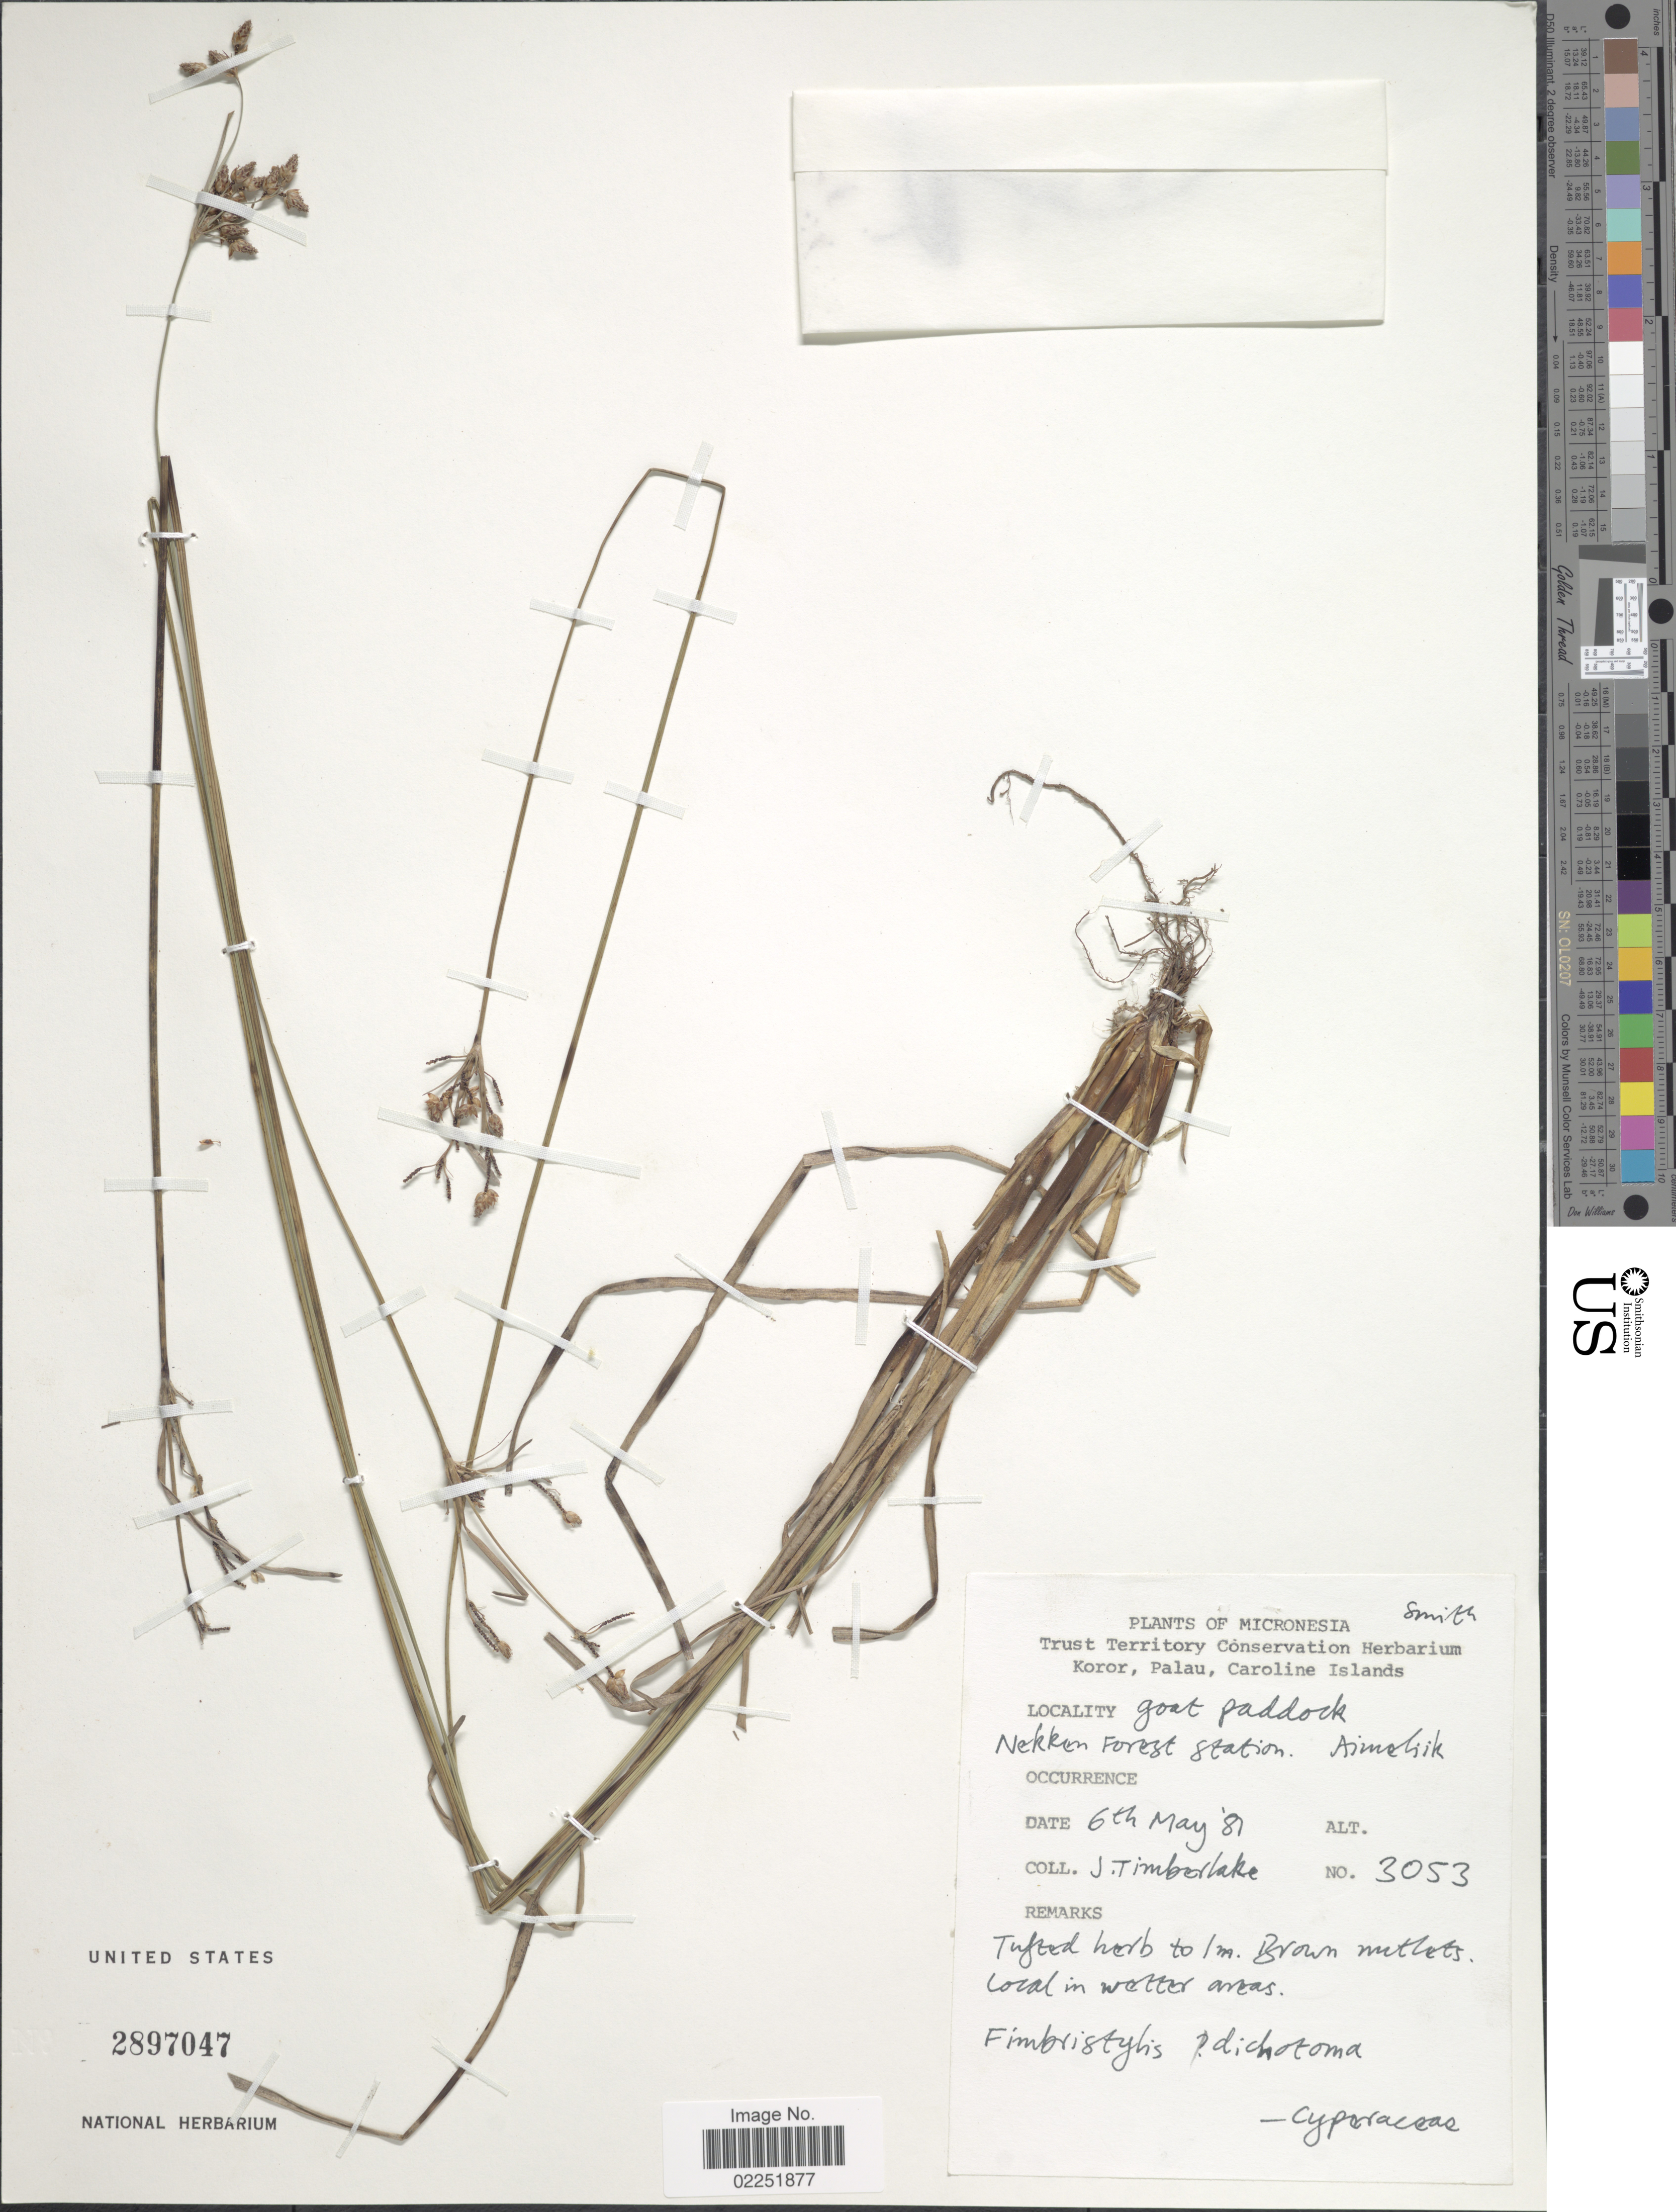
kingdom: Plantae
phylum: Tracheophyta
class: Liliopsida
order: Poales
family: Cyperaceae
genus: Fimbristylis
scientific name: Fimbristylis dichotoma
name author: (L.) Vahl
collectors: J. Timberlake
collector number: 3053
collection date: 1981-05-06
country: Palau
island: Babeldaob [Babelthuap]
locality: Micronesia, Palau, Goat Paddock. Nekken Forest Station. Aimeliik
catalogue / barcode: US 2897047